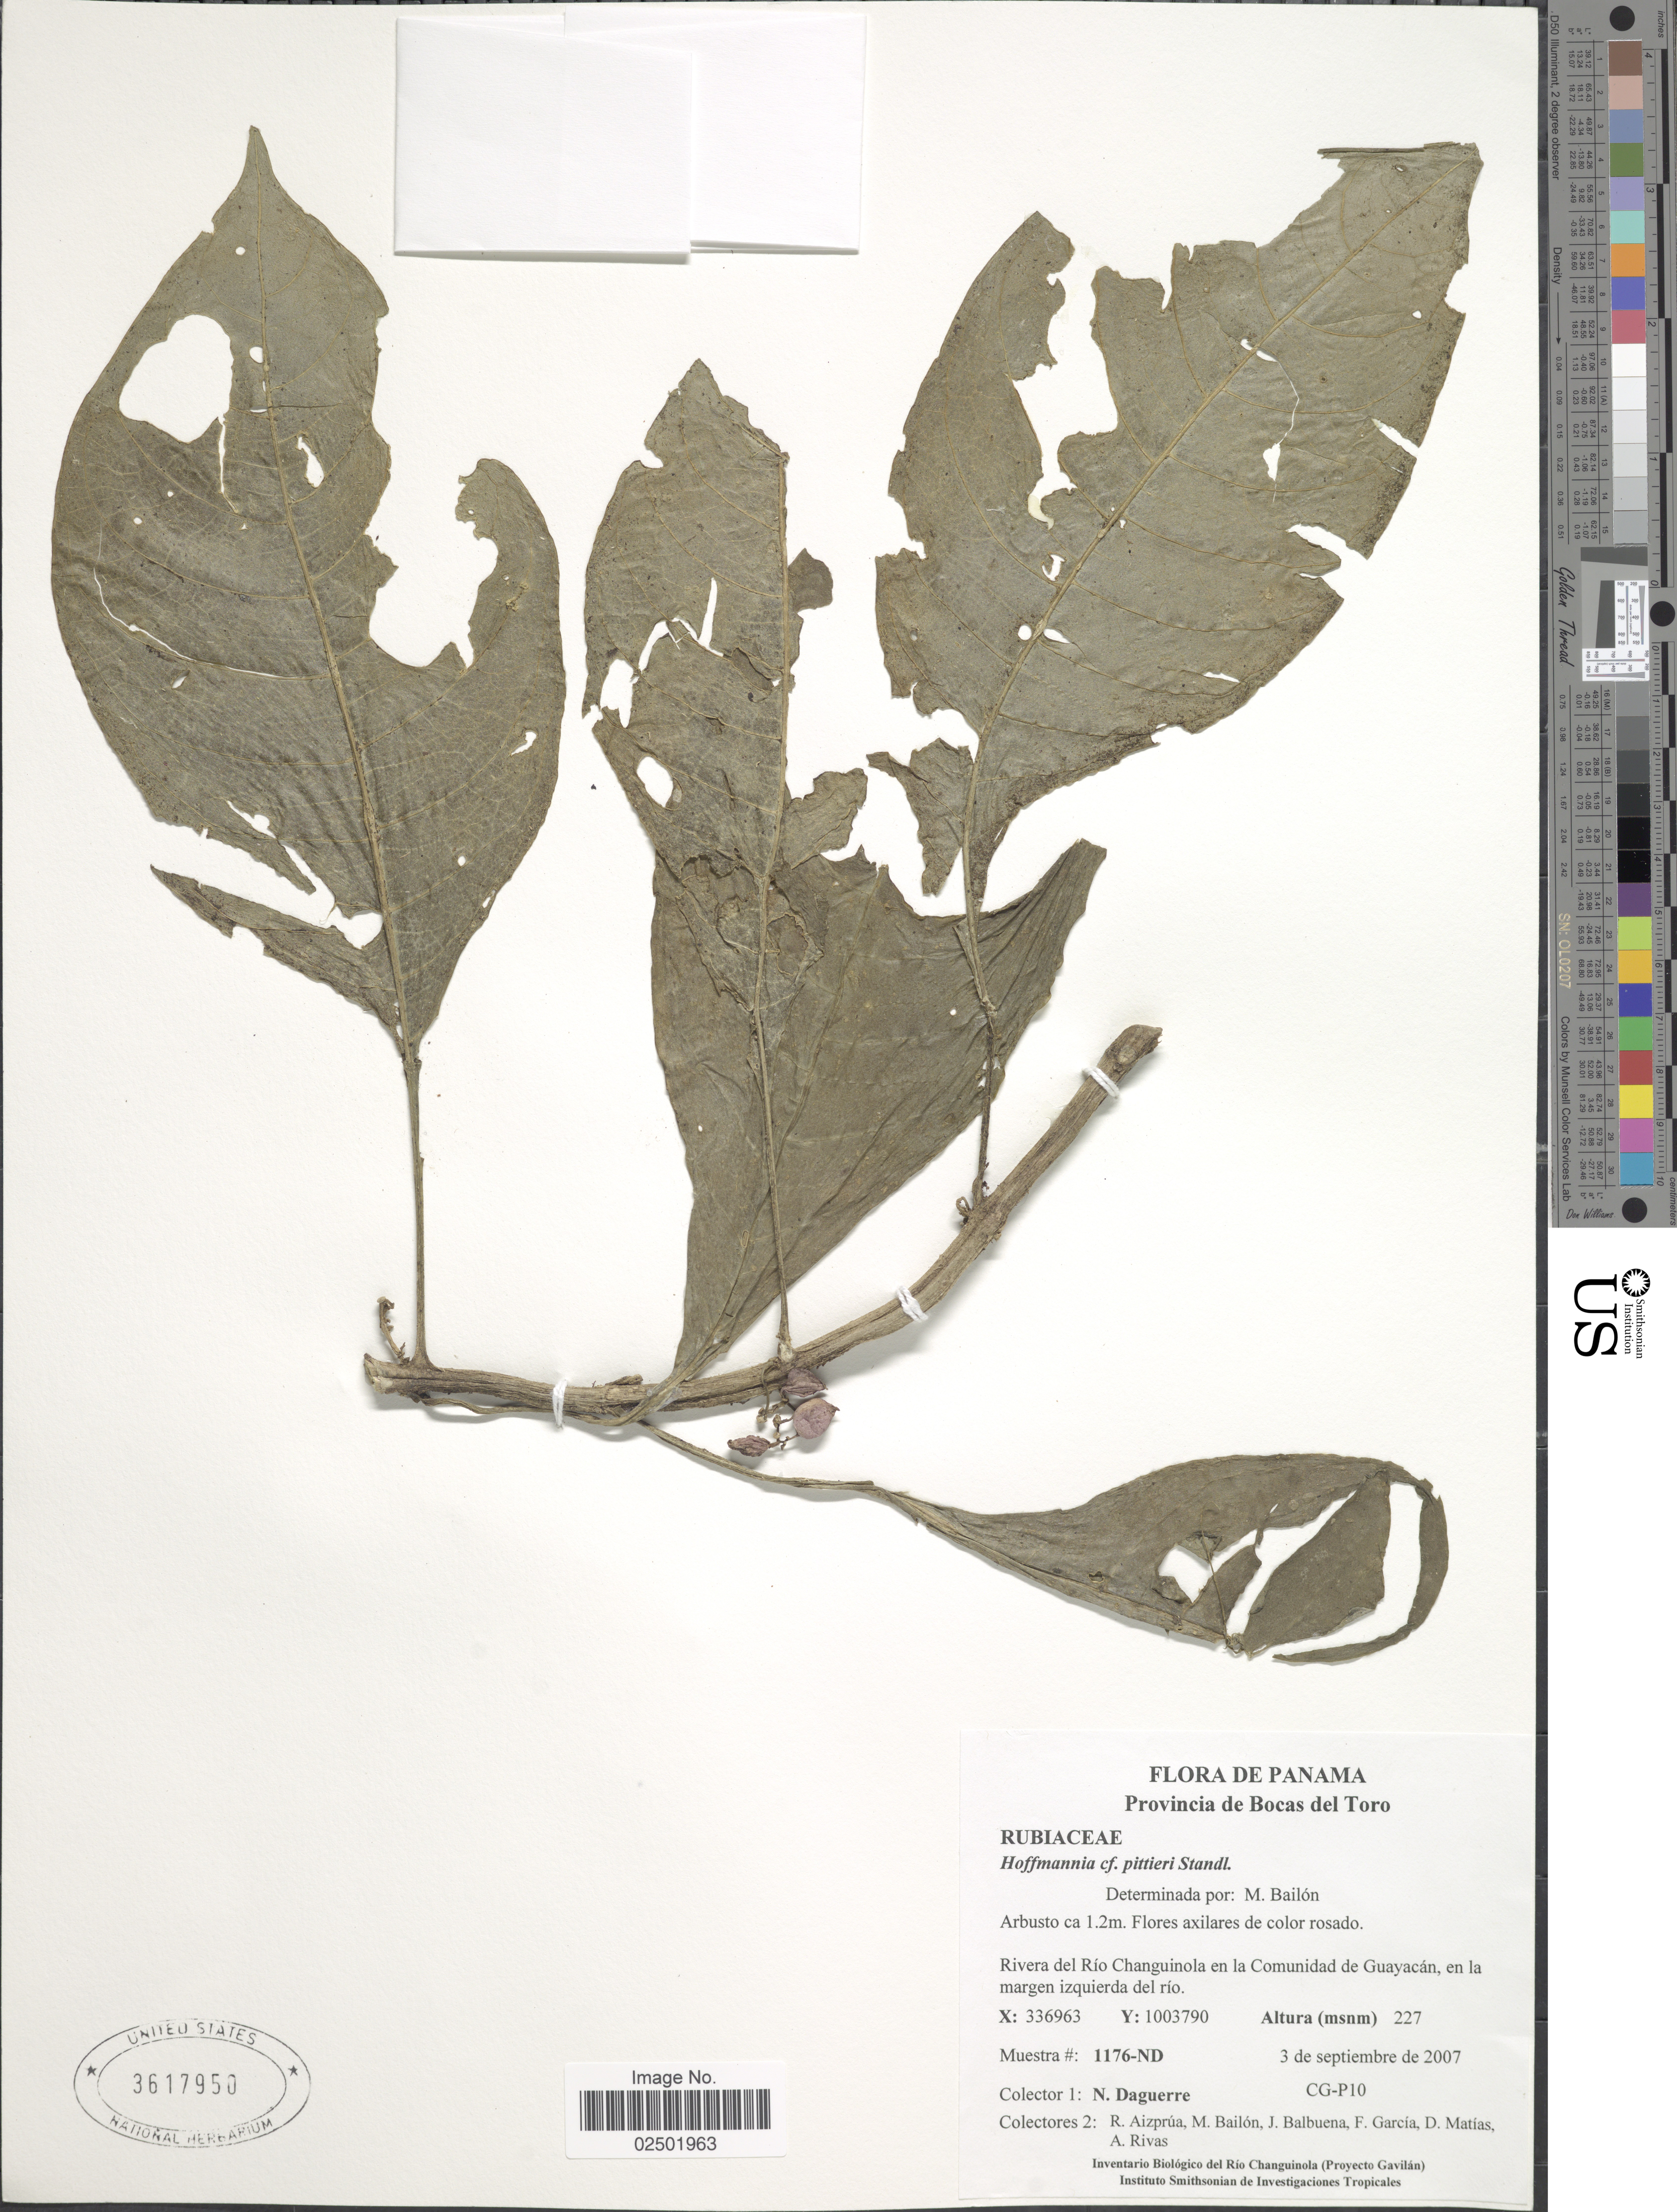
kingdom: Plantae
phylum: Tracheophyta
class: Magnoliopsida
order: Gentianales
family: Rubiaceae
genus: Hoffmannia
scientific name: Hoffmannia pittieri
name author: Standl.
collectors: N. Daguerre, R. Aizprúa, M. Bailón, J. Balbuena & et al.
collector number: CG-P10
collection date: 2007-09-03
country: Panama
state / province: Bocas del Toro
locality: Provincia de Bocas del Toro. Rivera del Rio Changuinola en la Comunidad de Guayacan, en la margen izquierda del rio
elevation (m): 227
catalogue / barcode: US 3617950